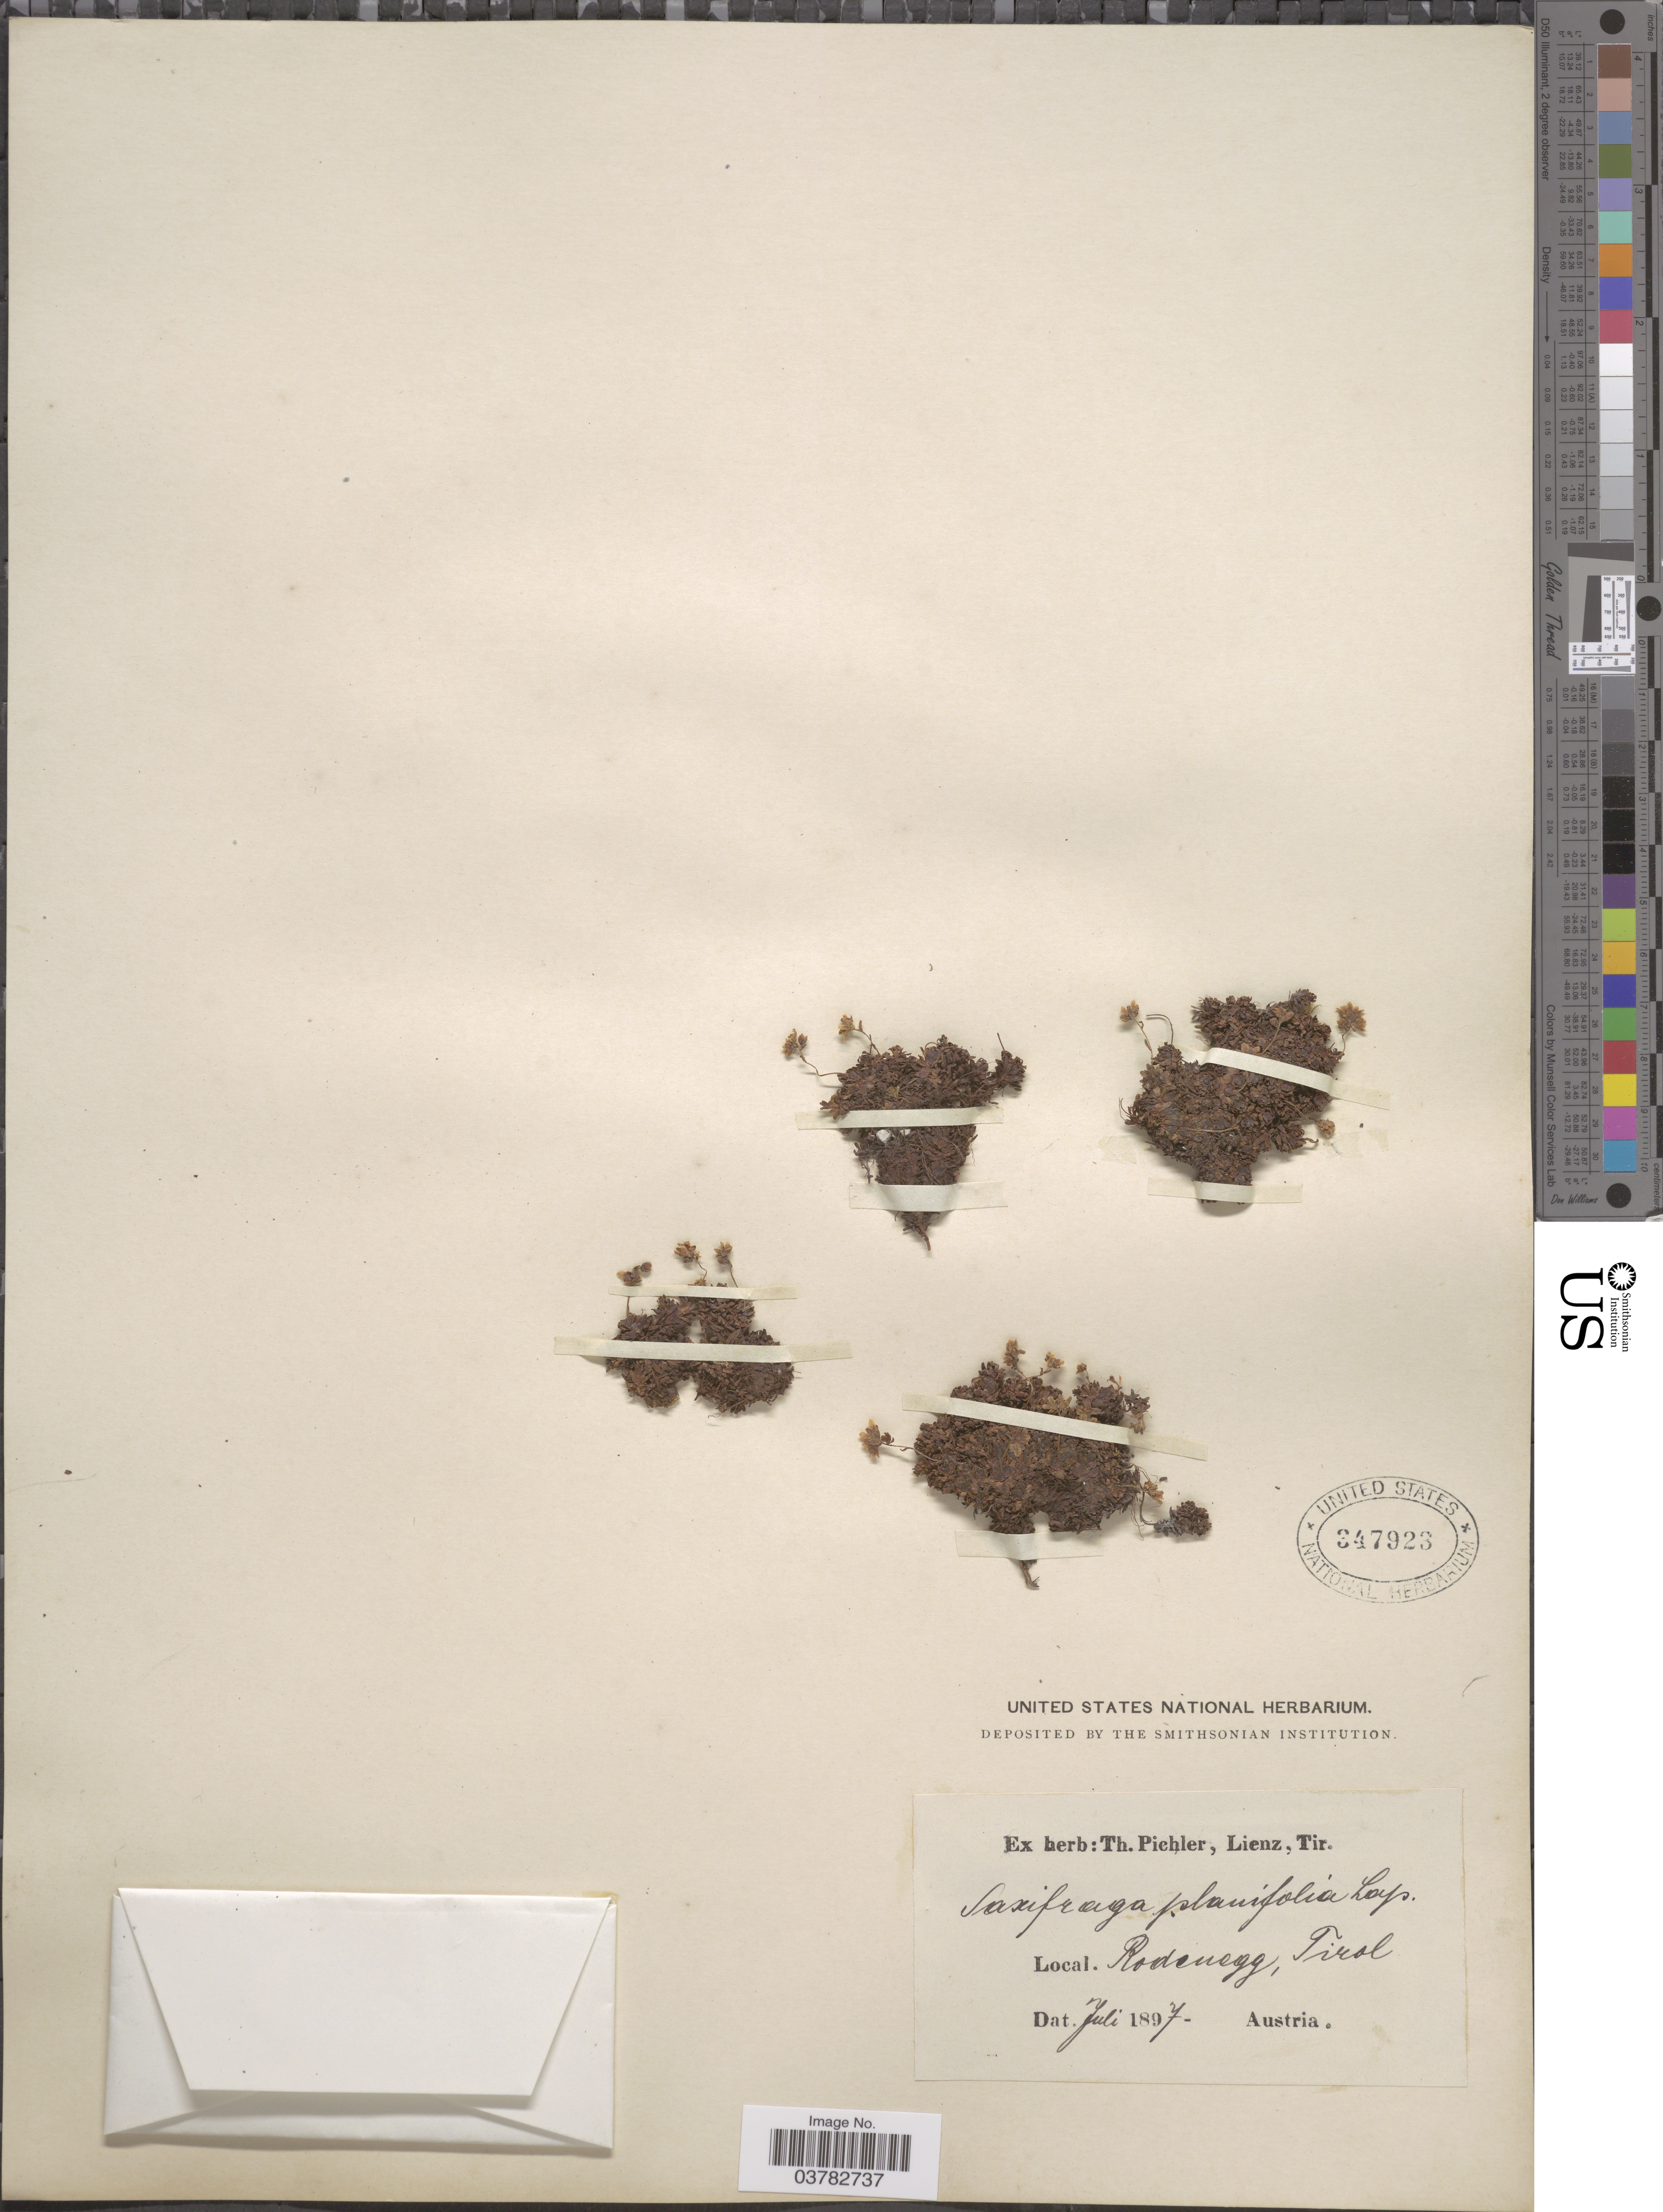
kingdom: Plantae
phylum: Tracheophyta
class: Magnoliopsida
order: Saxifragales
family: Saxifragaceae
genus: Saxifraga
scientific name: Saxifraga planifolia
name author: Lapeyr.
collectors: ex herb. T. Pichler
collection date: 1897-07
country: Austria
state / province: Tirol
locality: Rodenegg.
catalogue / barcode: US 347923